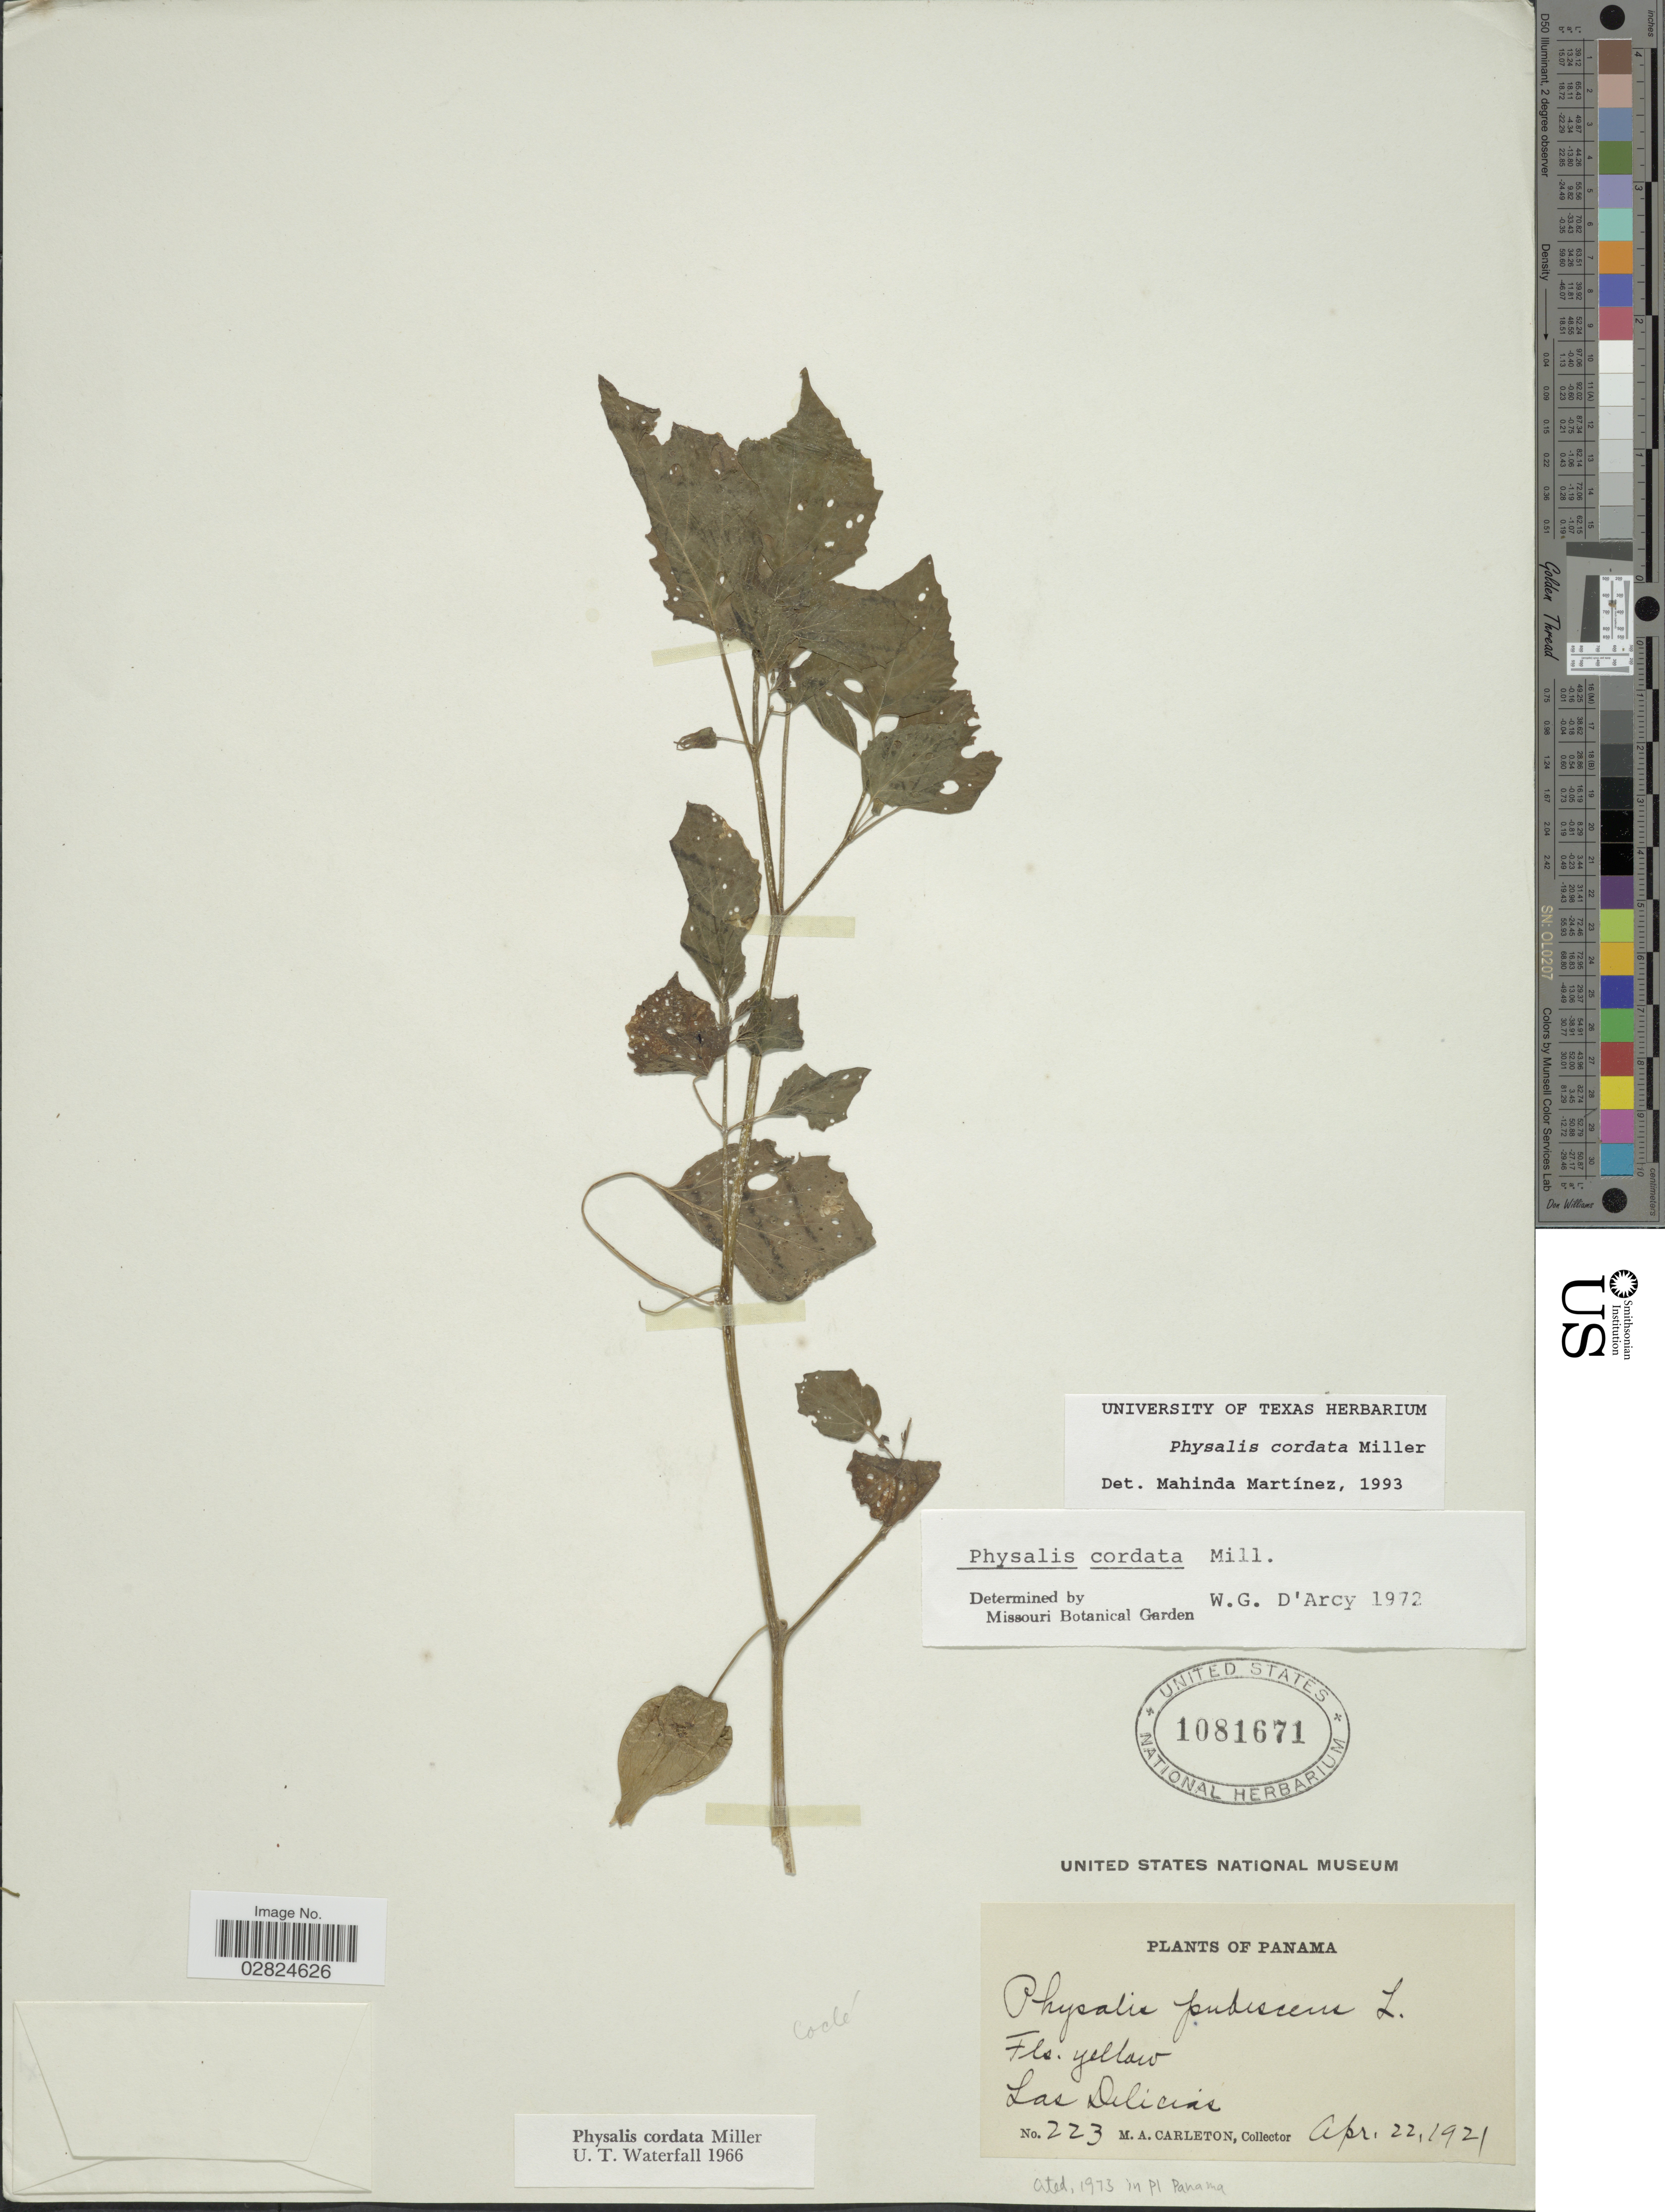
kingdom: Plantae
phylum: Tracheophyta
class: Magnoliopsida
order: Solanales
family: Solanaceae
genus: Physalis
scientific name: Physalis cordata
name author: Mill.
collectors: M. A. Carleton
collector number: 223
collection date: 1921-04-22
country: Panama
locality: Las Delicias.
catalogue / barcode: US 1081671